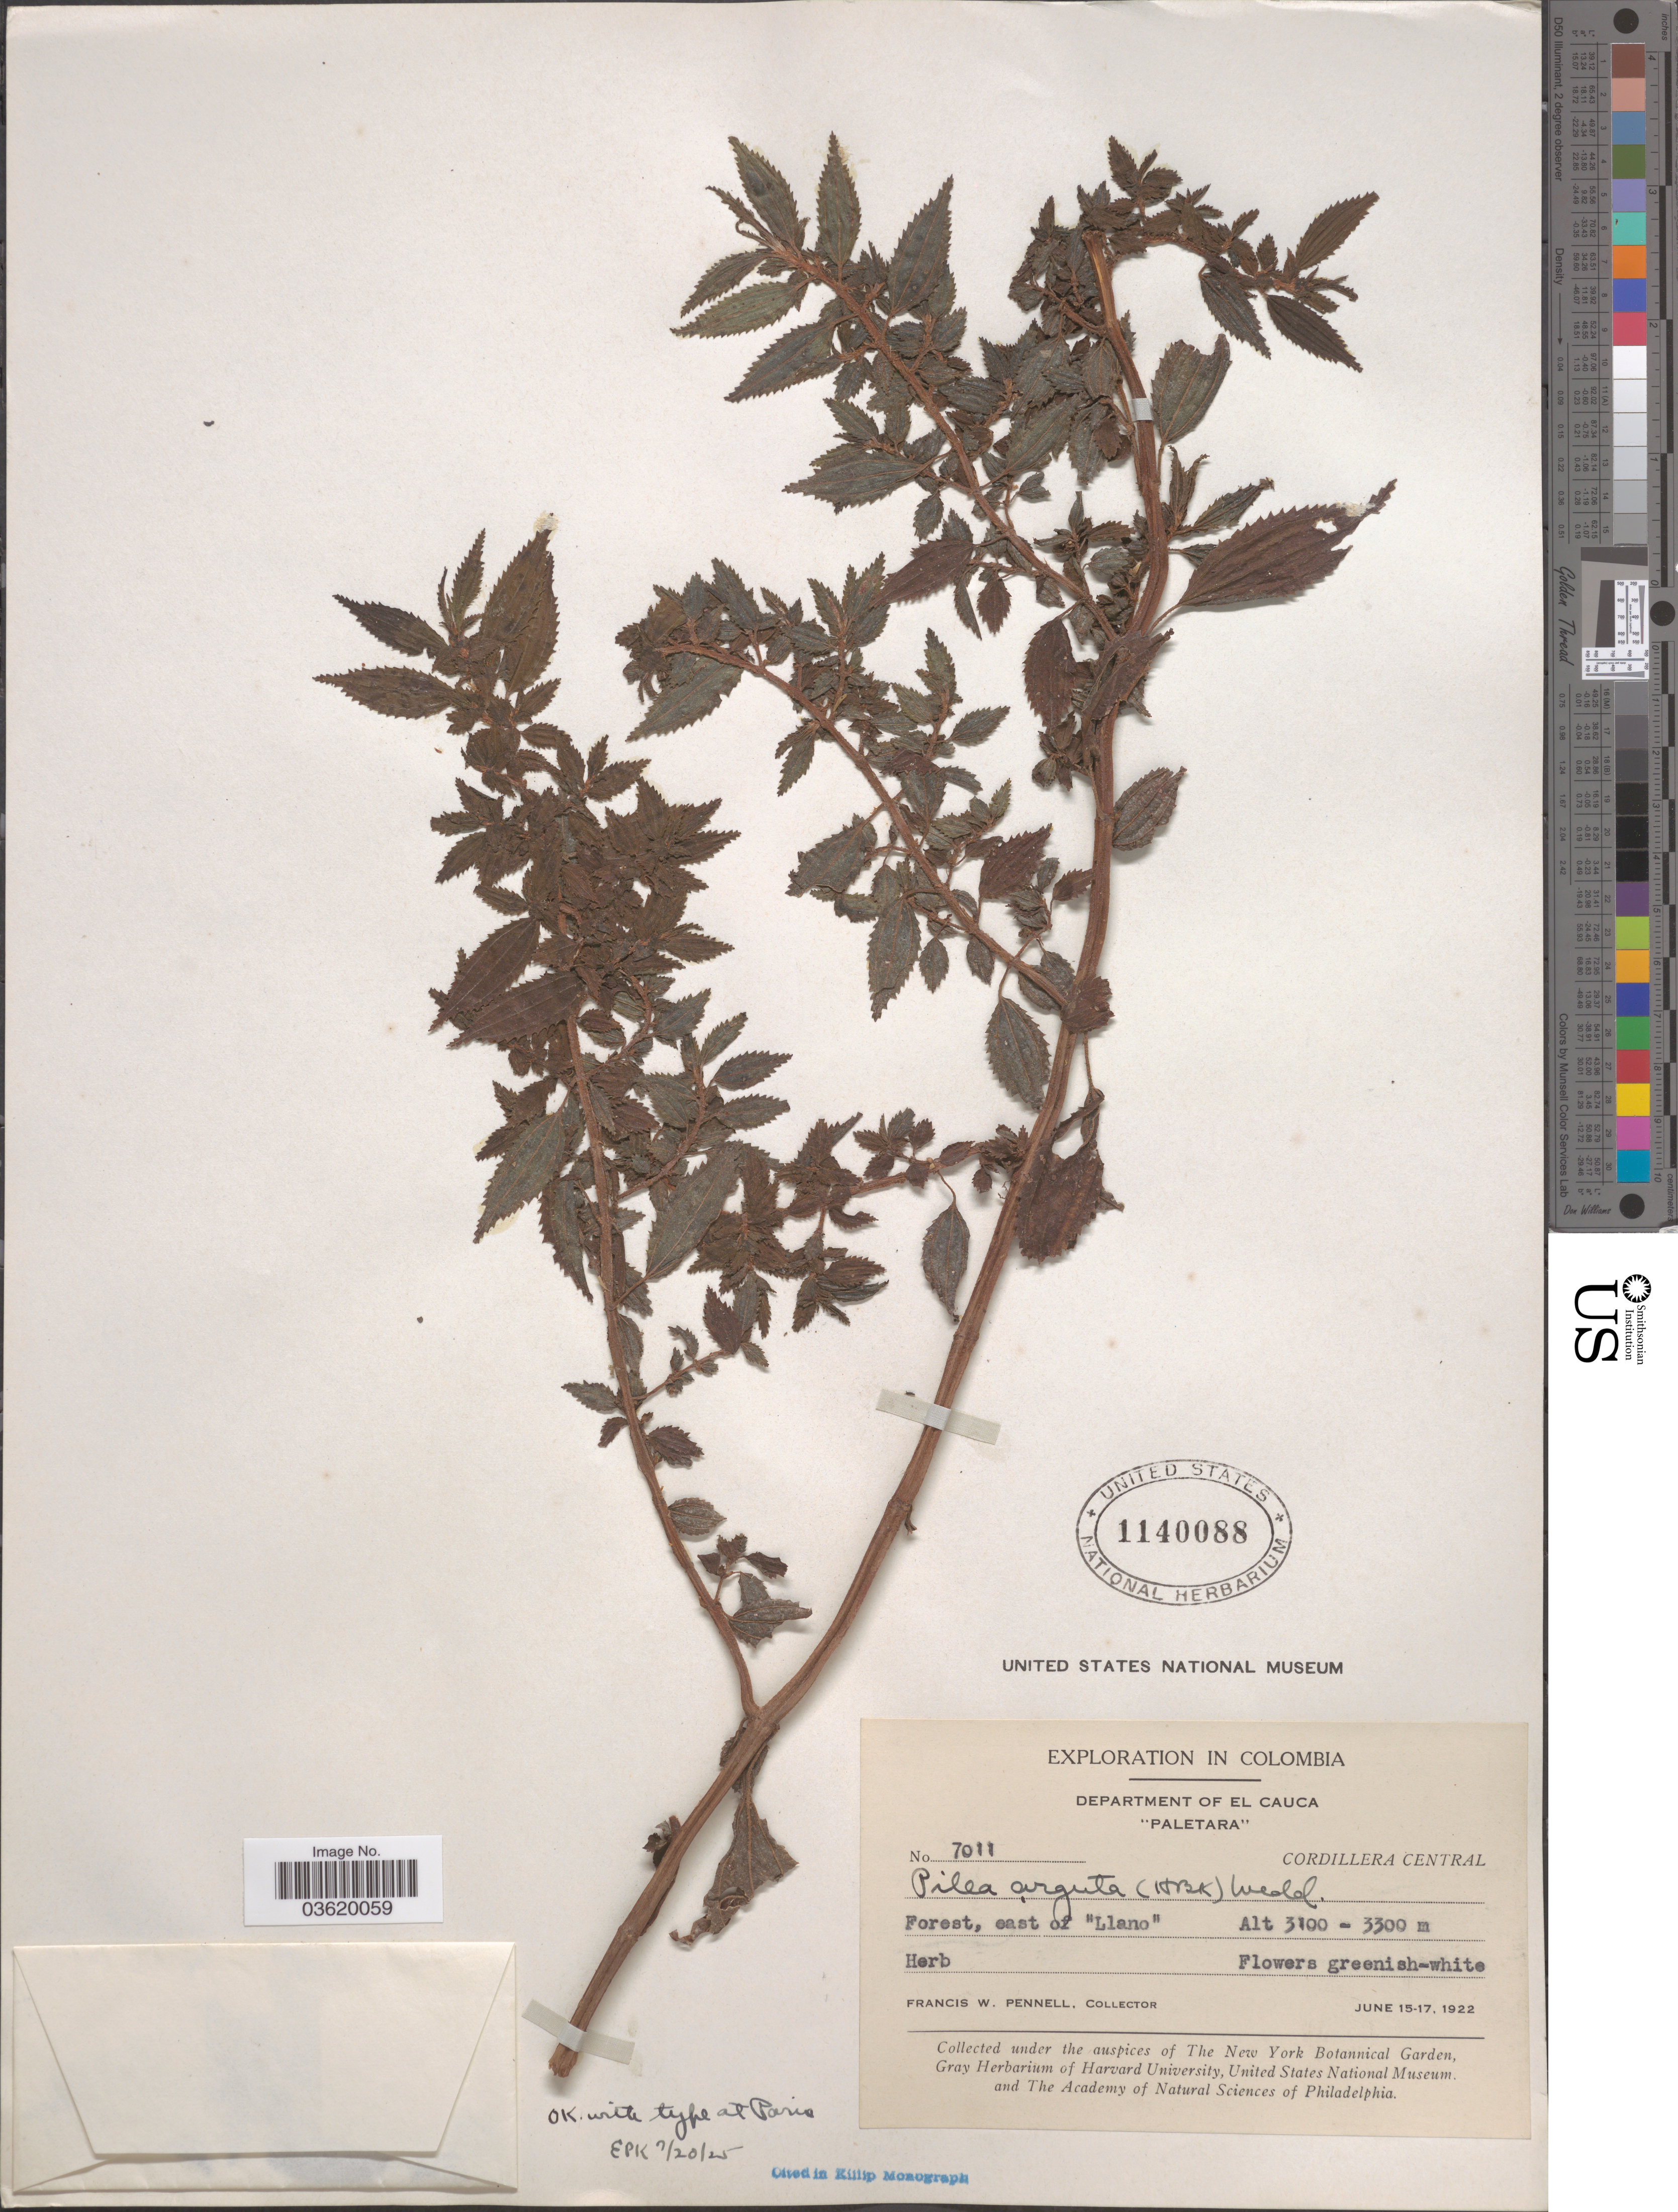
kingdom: Plantae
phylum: Tracheophyta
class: Magnoliopsida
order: Rosales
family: Urticaceae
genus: Pilea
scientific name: Pilea arguta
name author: Wedd.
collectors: F. W. Pennell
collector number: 7011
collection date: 1922-06-15/1922-06-17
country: Colombia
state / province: Cauca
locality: Department of El Cauca. "Paletara". Cordillera Central. East of "Llano".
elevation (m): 3100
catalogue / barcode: US 1140088